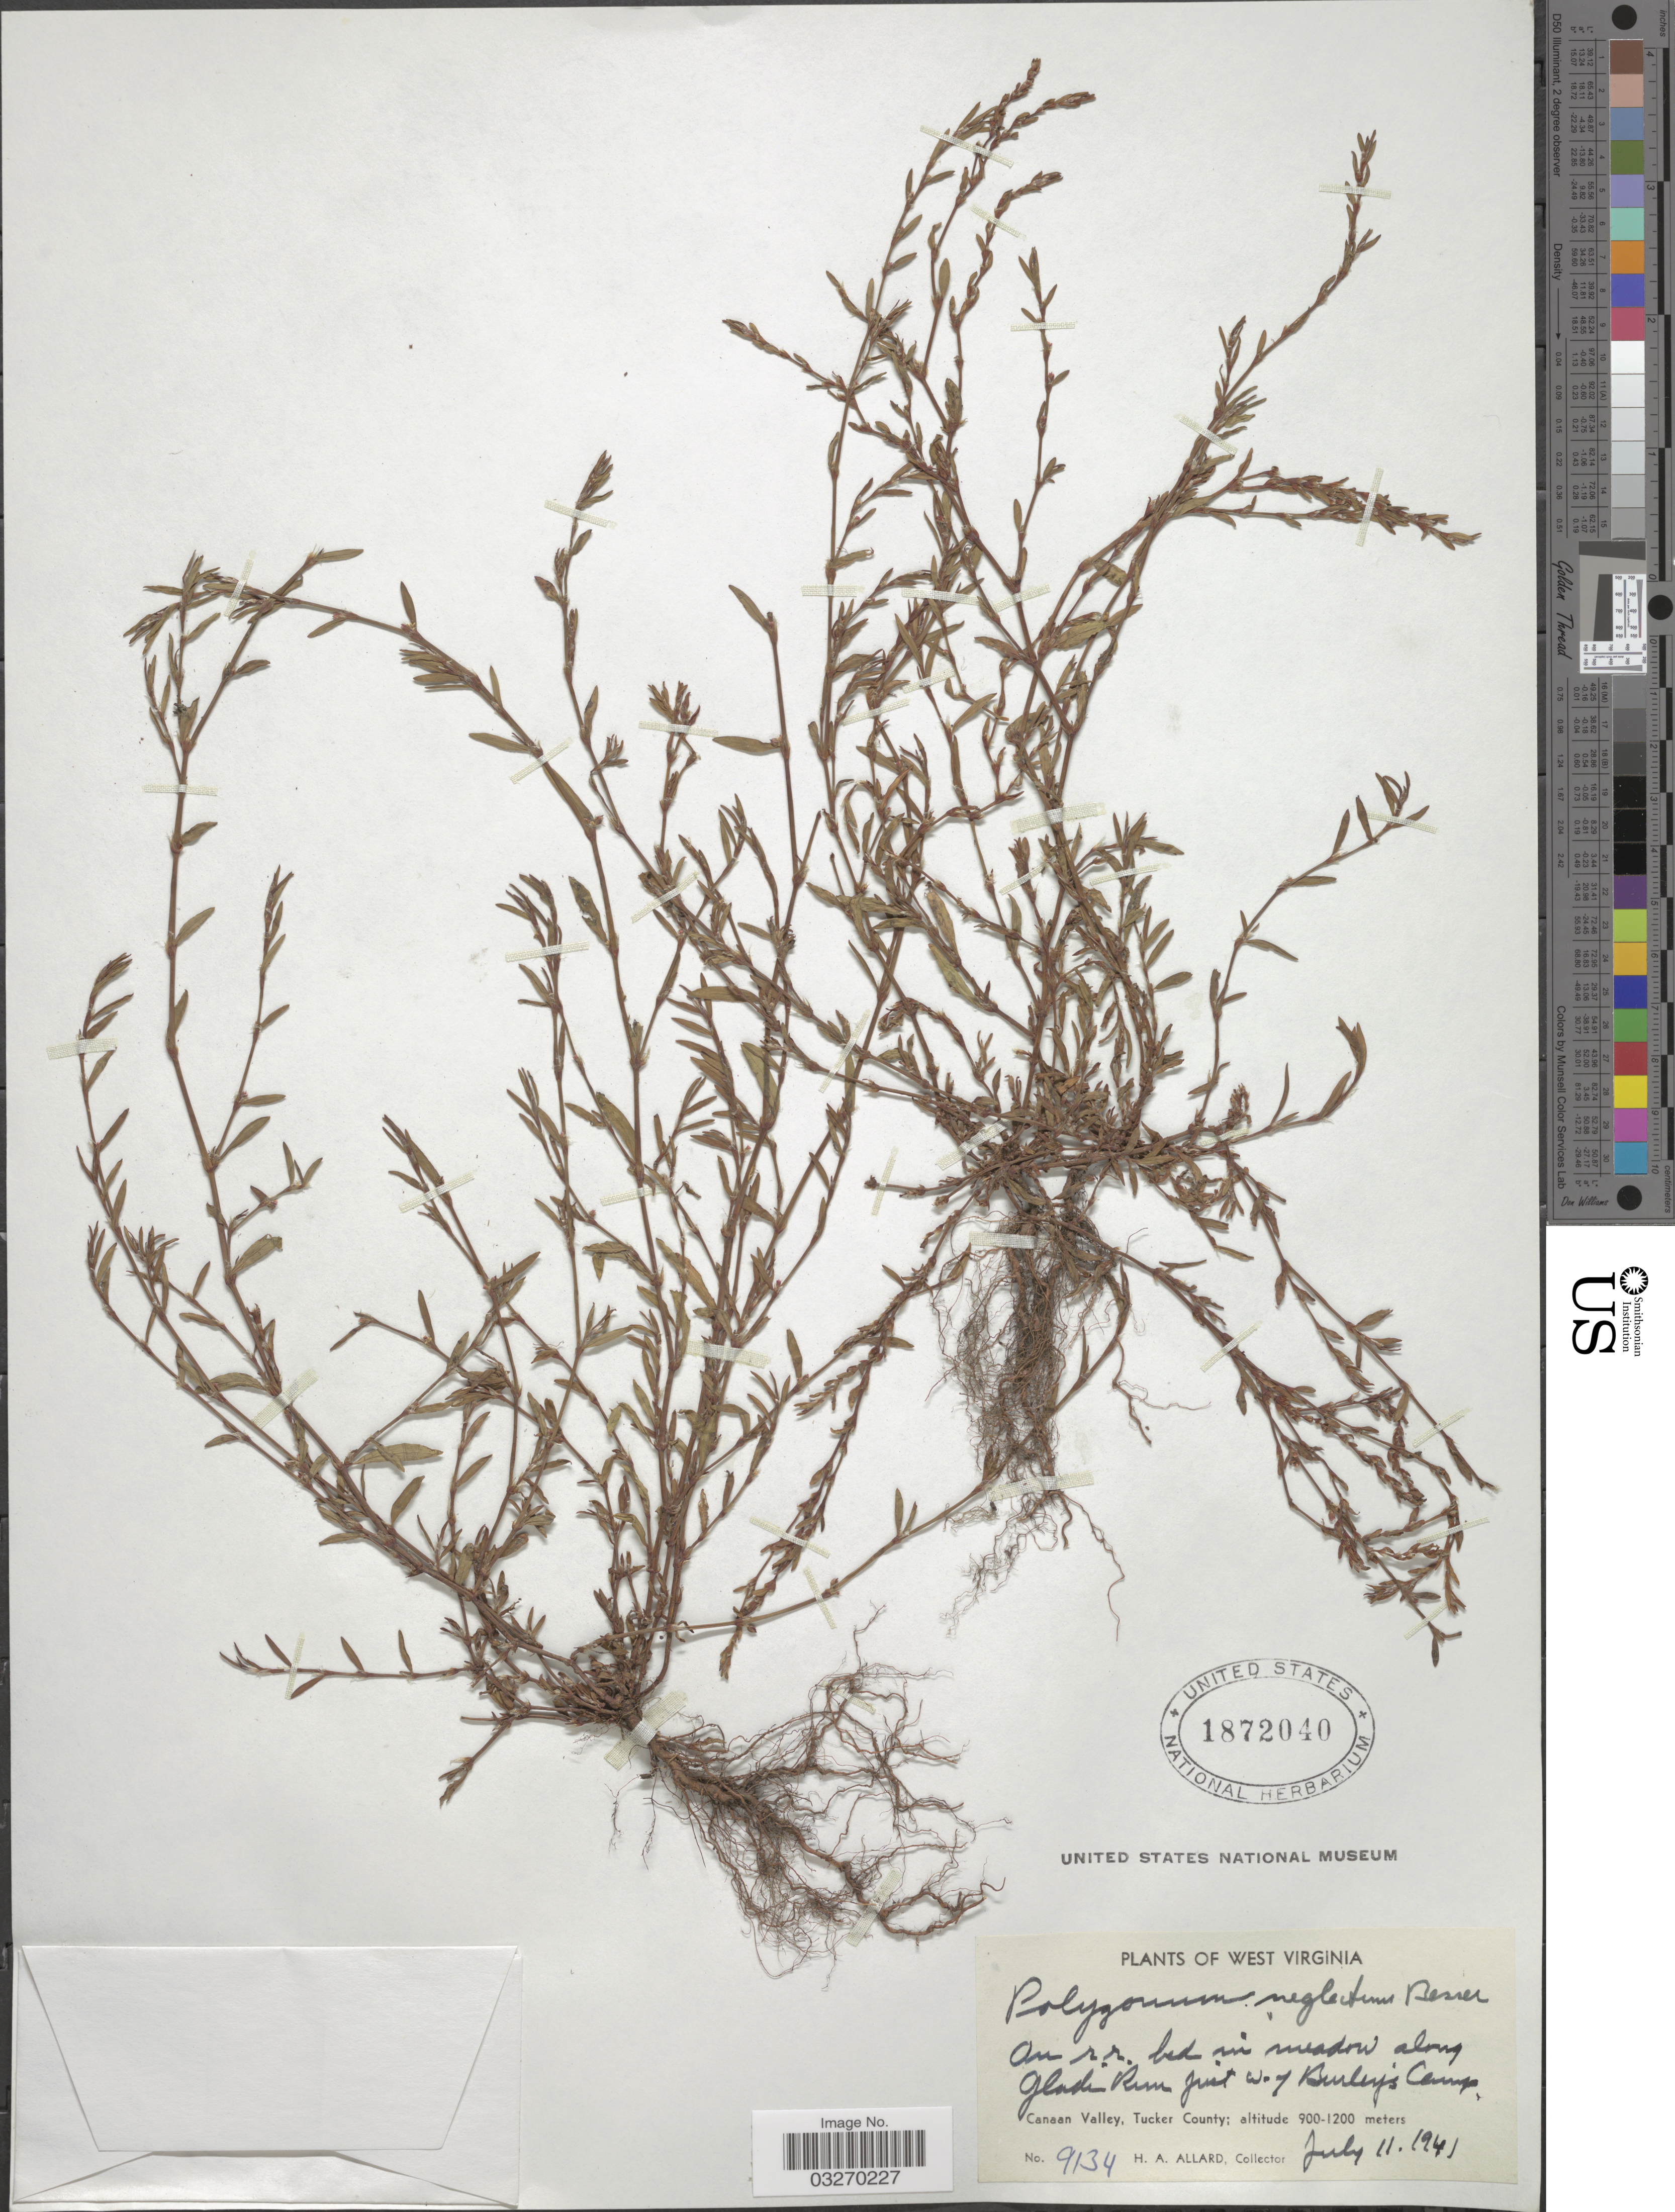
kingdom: Plantae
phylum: Tracheophyta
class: Magnoliopsida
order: Caryophyllales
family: Polygonaceae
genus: Polygonum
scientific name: Polygonum neglectum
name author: Besser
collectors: H. A. Allard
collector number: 9134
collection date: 1941-07-11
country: United States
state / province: West Virginia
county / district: Tucker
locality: On r.r. bed in meadow along Glade Run just W. of Burley's Camp. Canaan Valley, Tucker County.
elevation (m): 900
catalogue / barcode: US 1872040